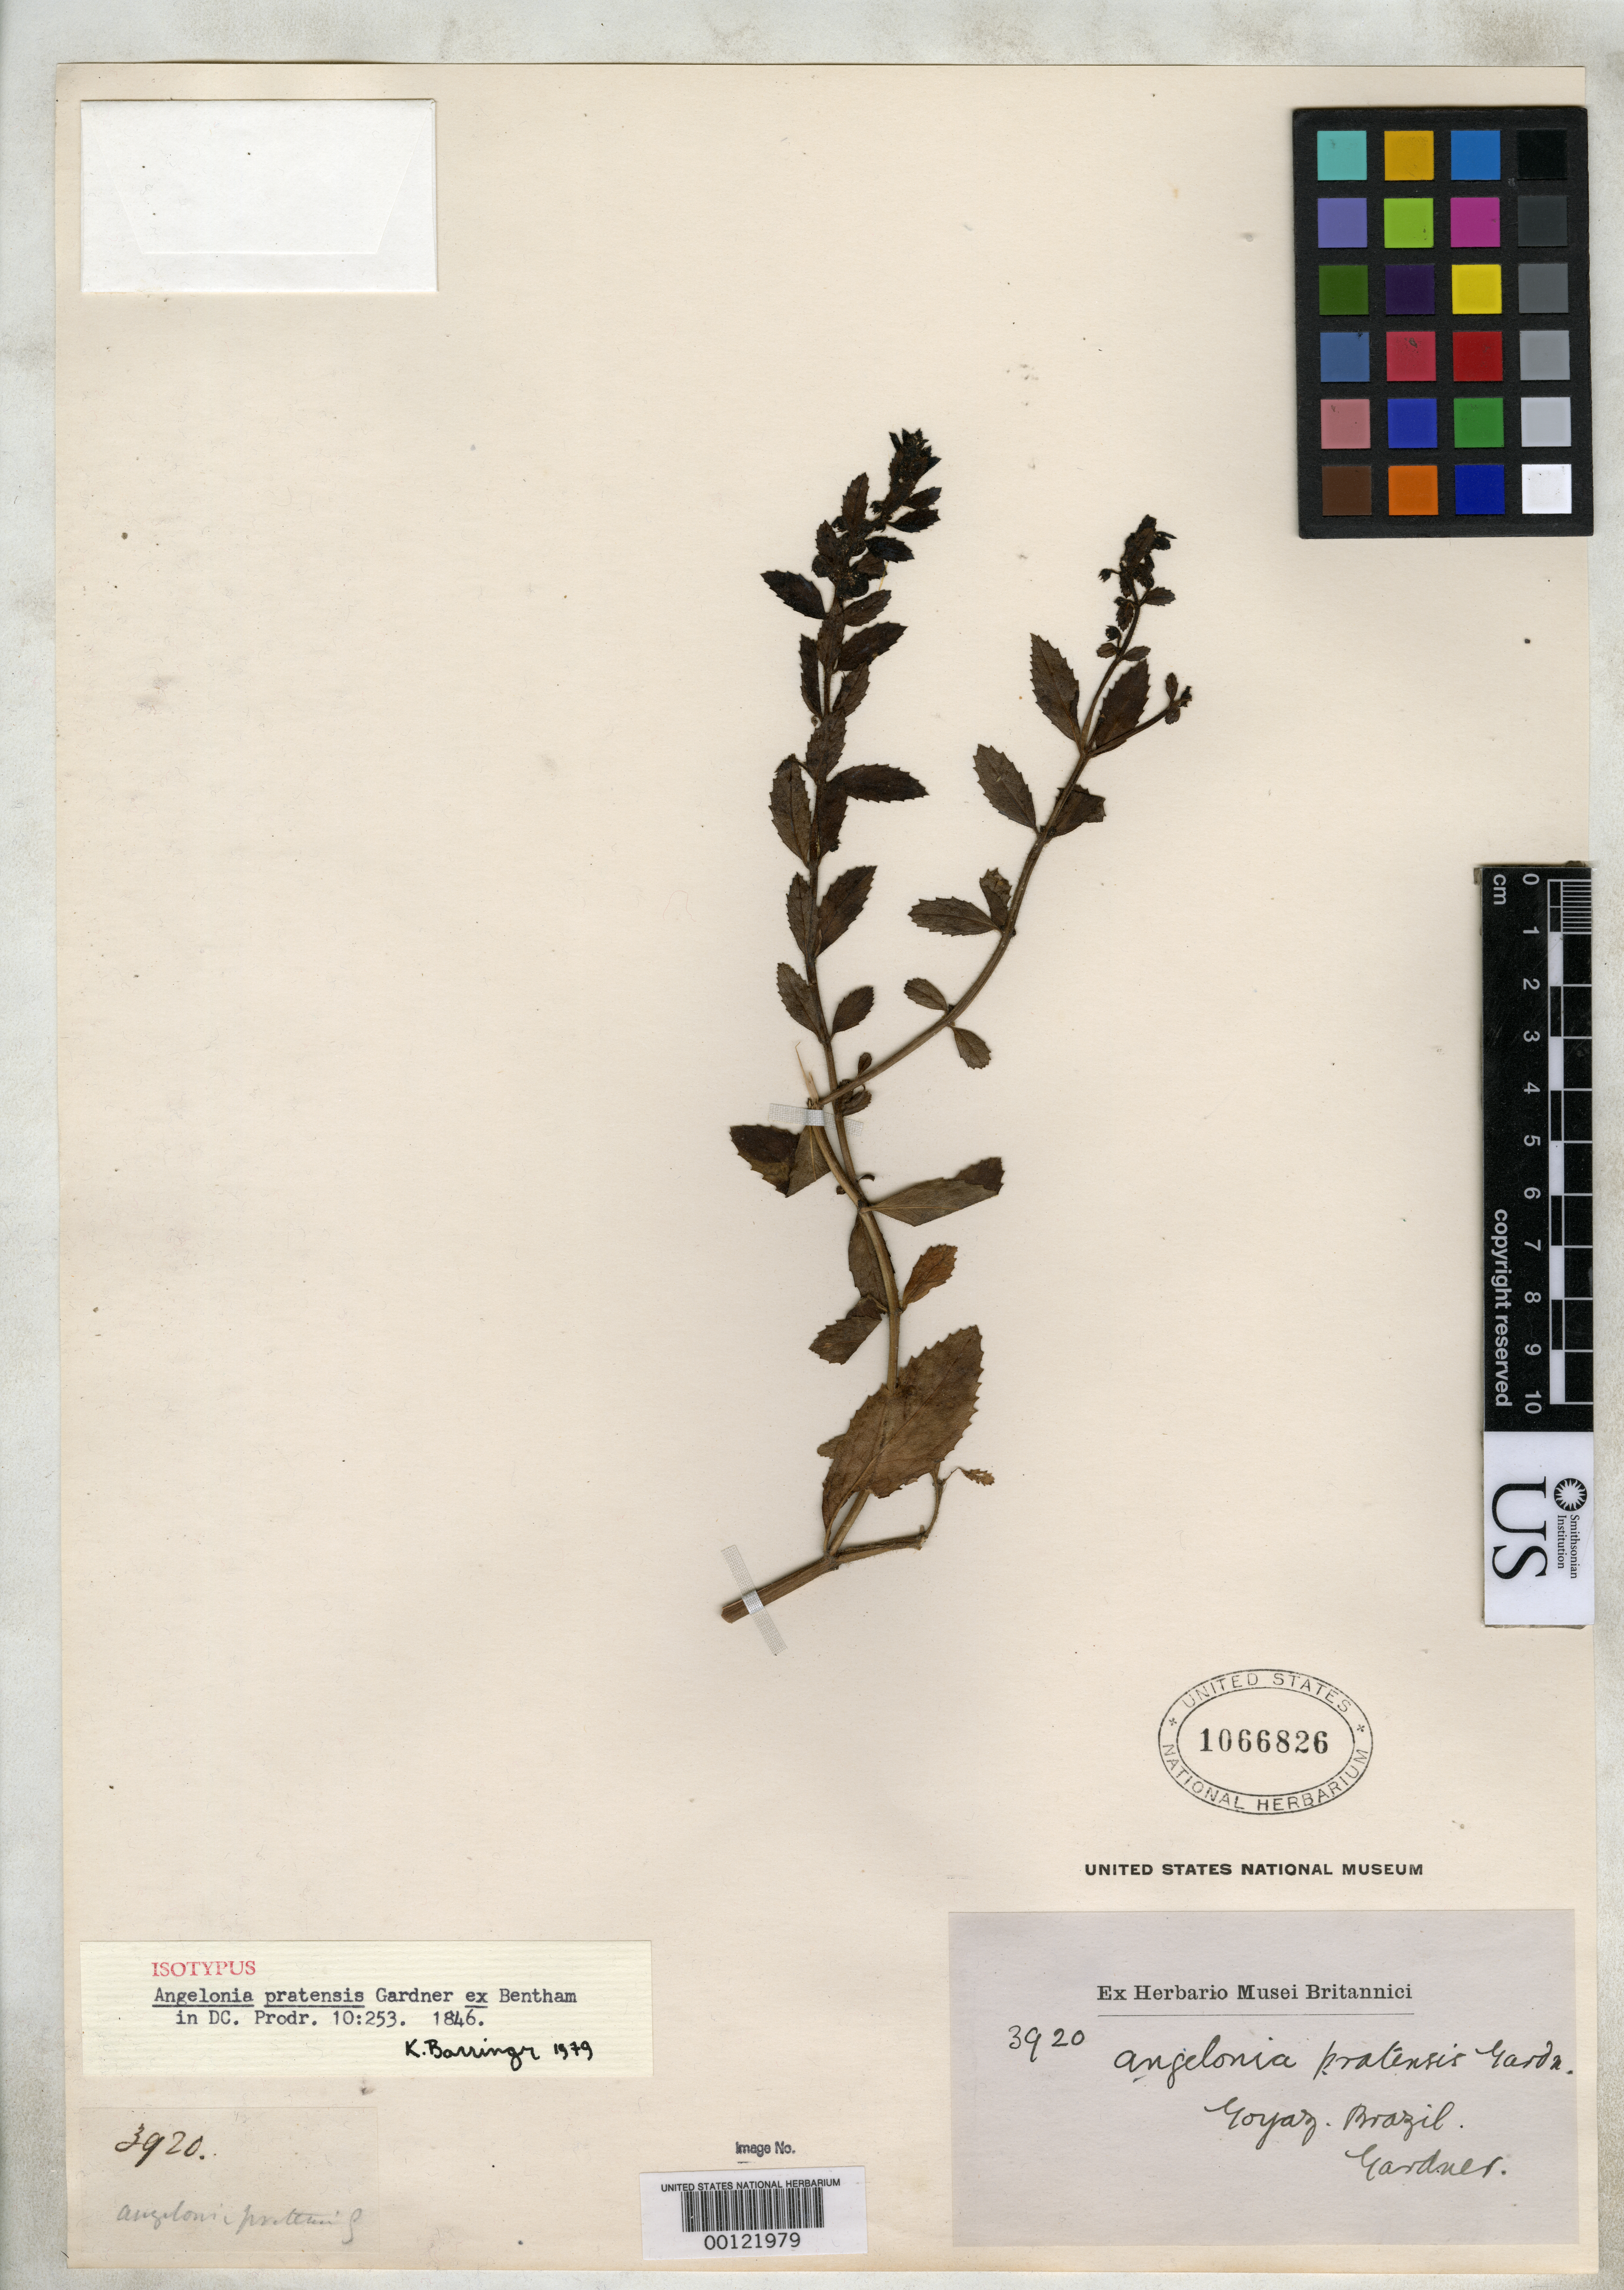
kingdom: Plantae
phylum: Tracheophyta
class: Magnoliopsida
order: Lamiales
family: Plantaginaceae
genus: Angelonia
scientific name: Angelonia pratensis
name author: Gardner in DC.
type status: Isotype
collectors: G. Gardner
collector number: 3920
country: Brazil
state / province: Goiás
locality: Arrayal.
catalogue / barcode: US 1066826